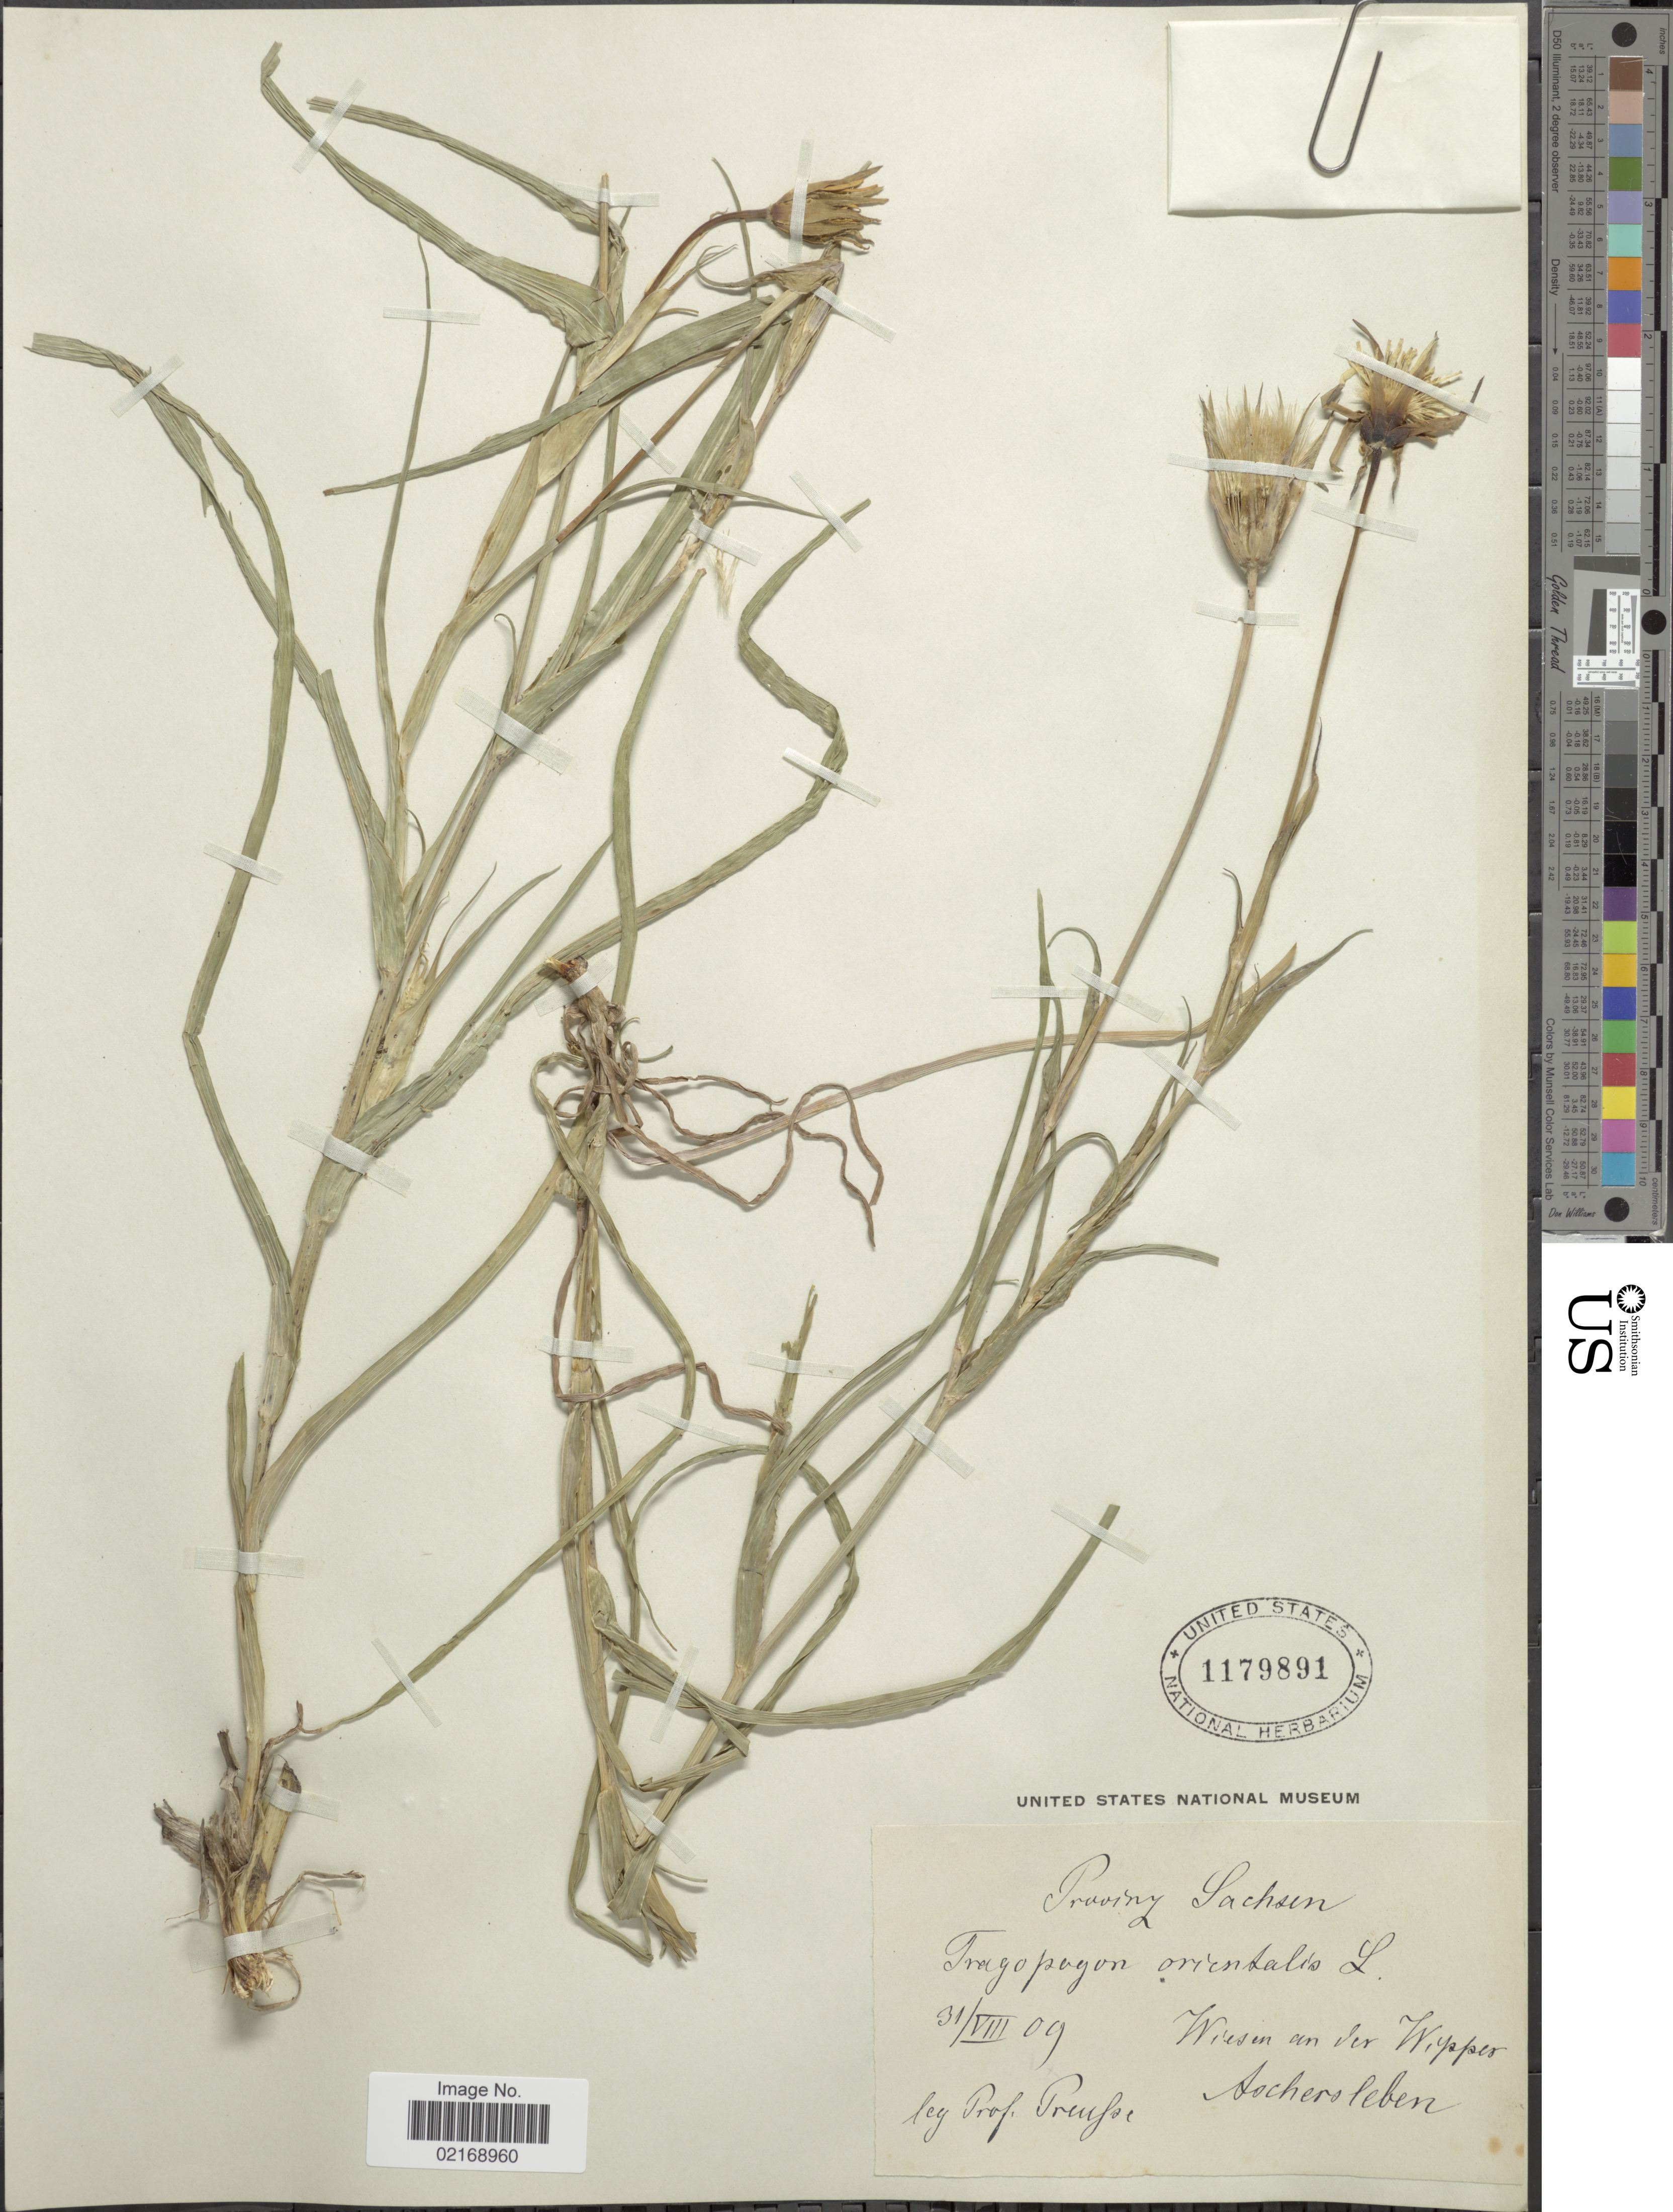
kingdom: Plantae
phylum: Tracheophyta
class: Magnoliopsida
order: Asterales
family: Asteraceae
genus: Tragopogon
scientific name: Tragopogon orientalis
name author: L.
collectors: C. Preuss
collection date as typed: Transcribed d/m/y: 31/8/09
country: Germany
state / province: Sachsen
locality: Wiesen an der Wipper Aschersleben [interpreted]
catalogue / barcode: US 1179891